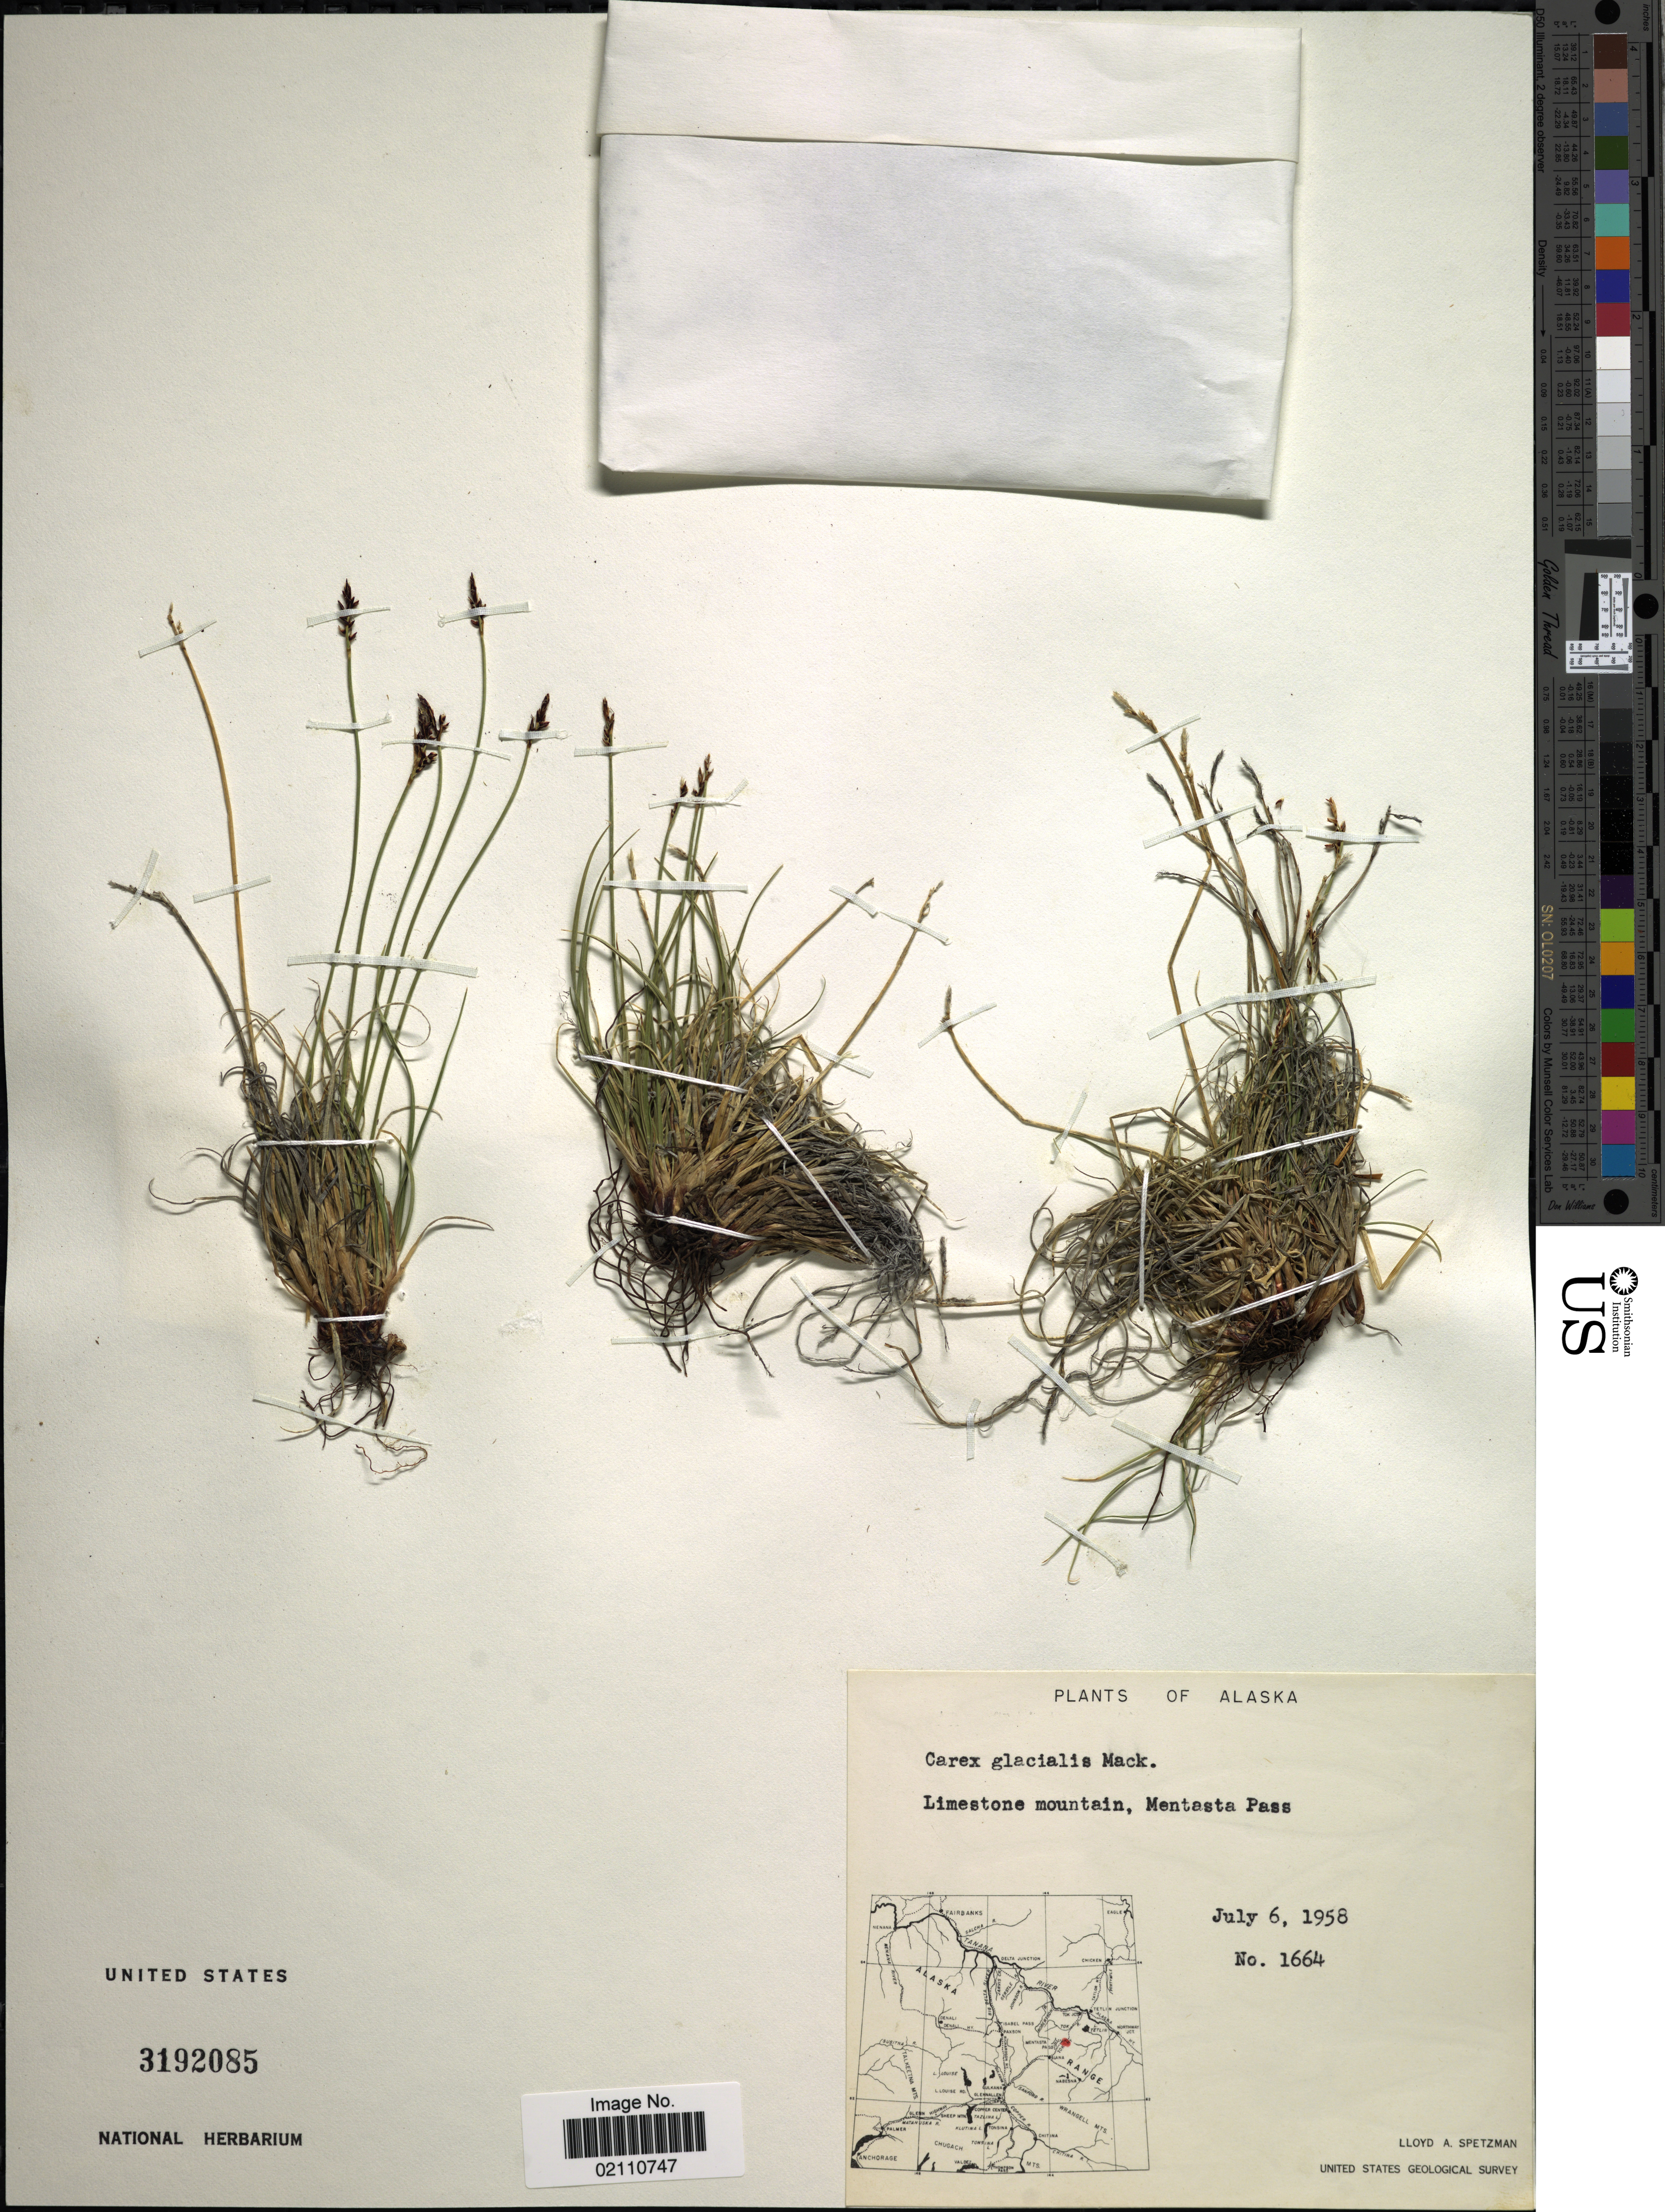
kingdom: Plantae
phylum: Tracheophyta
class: Liliopsida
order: Poales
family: Cyperaceae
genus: Carex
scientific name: Carex glacialis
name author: Mack.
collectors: L. Spetzman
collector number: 1664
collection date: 1958-07-06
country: United States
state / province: Alaska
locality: Limestone Mountain, Mentasta Pass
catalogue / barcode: US 3192085